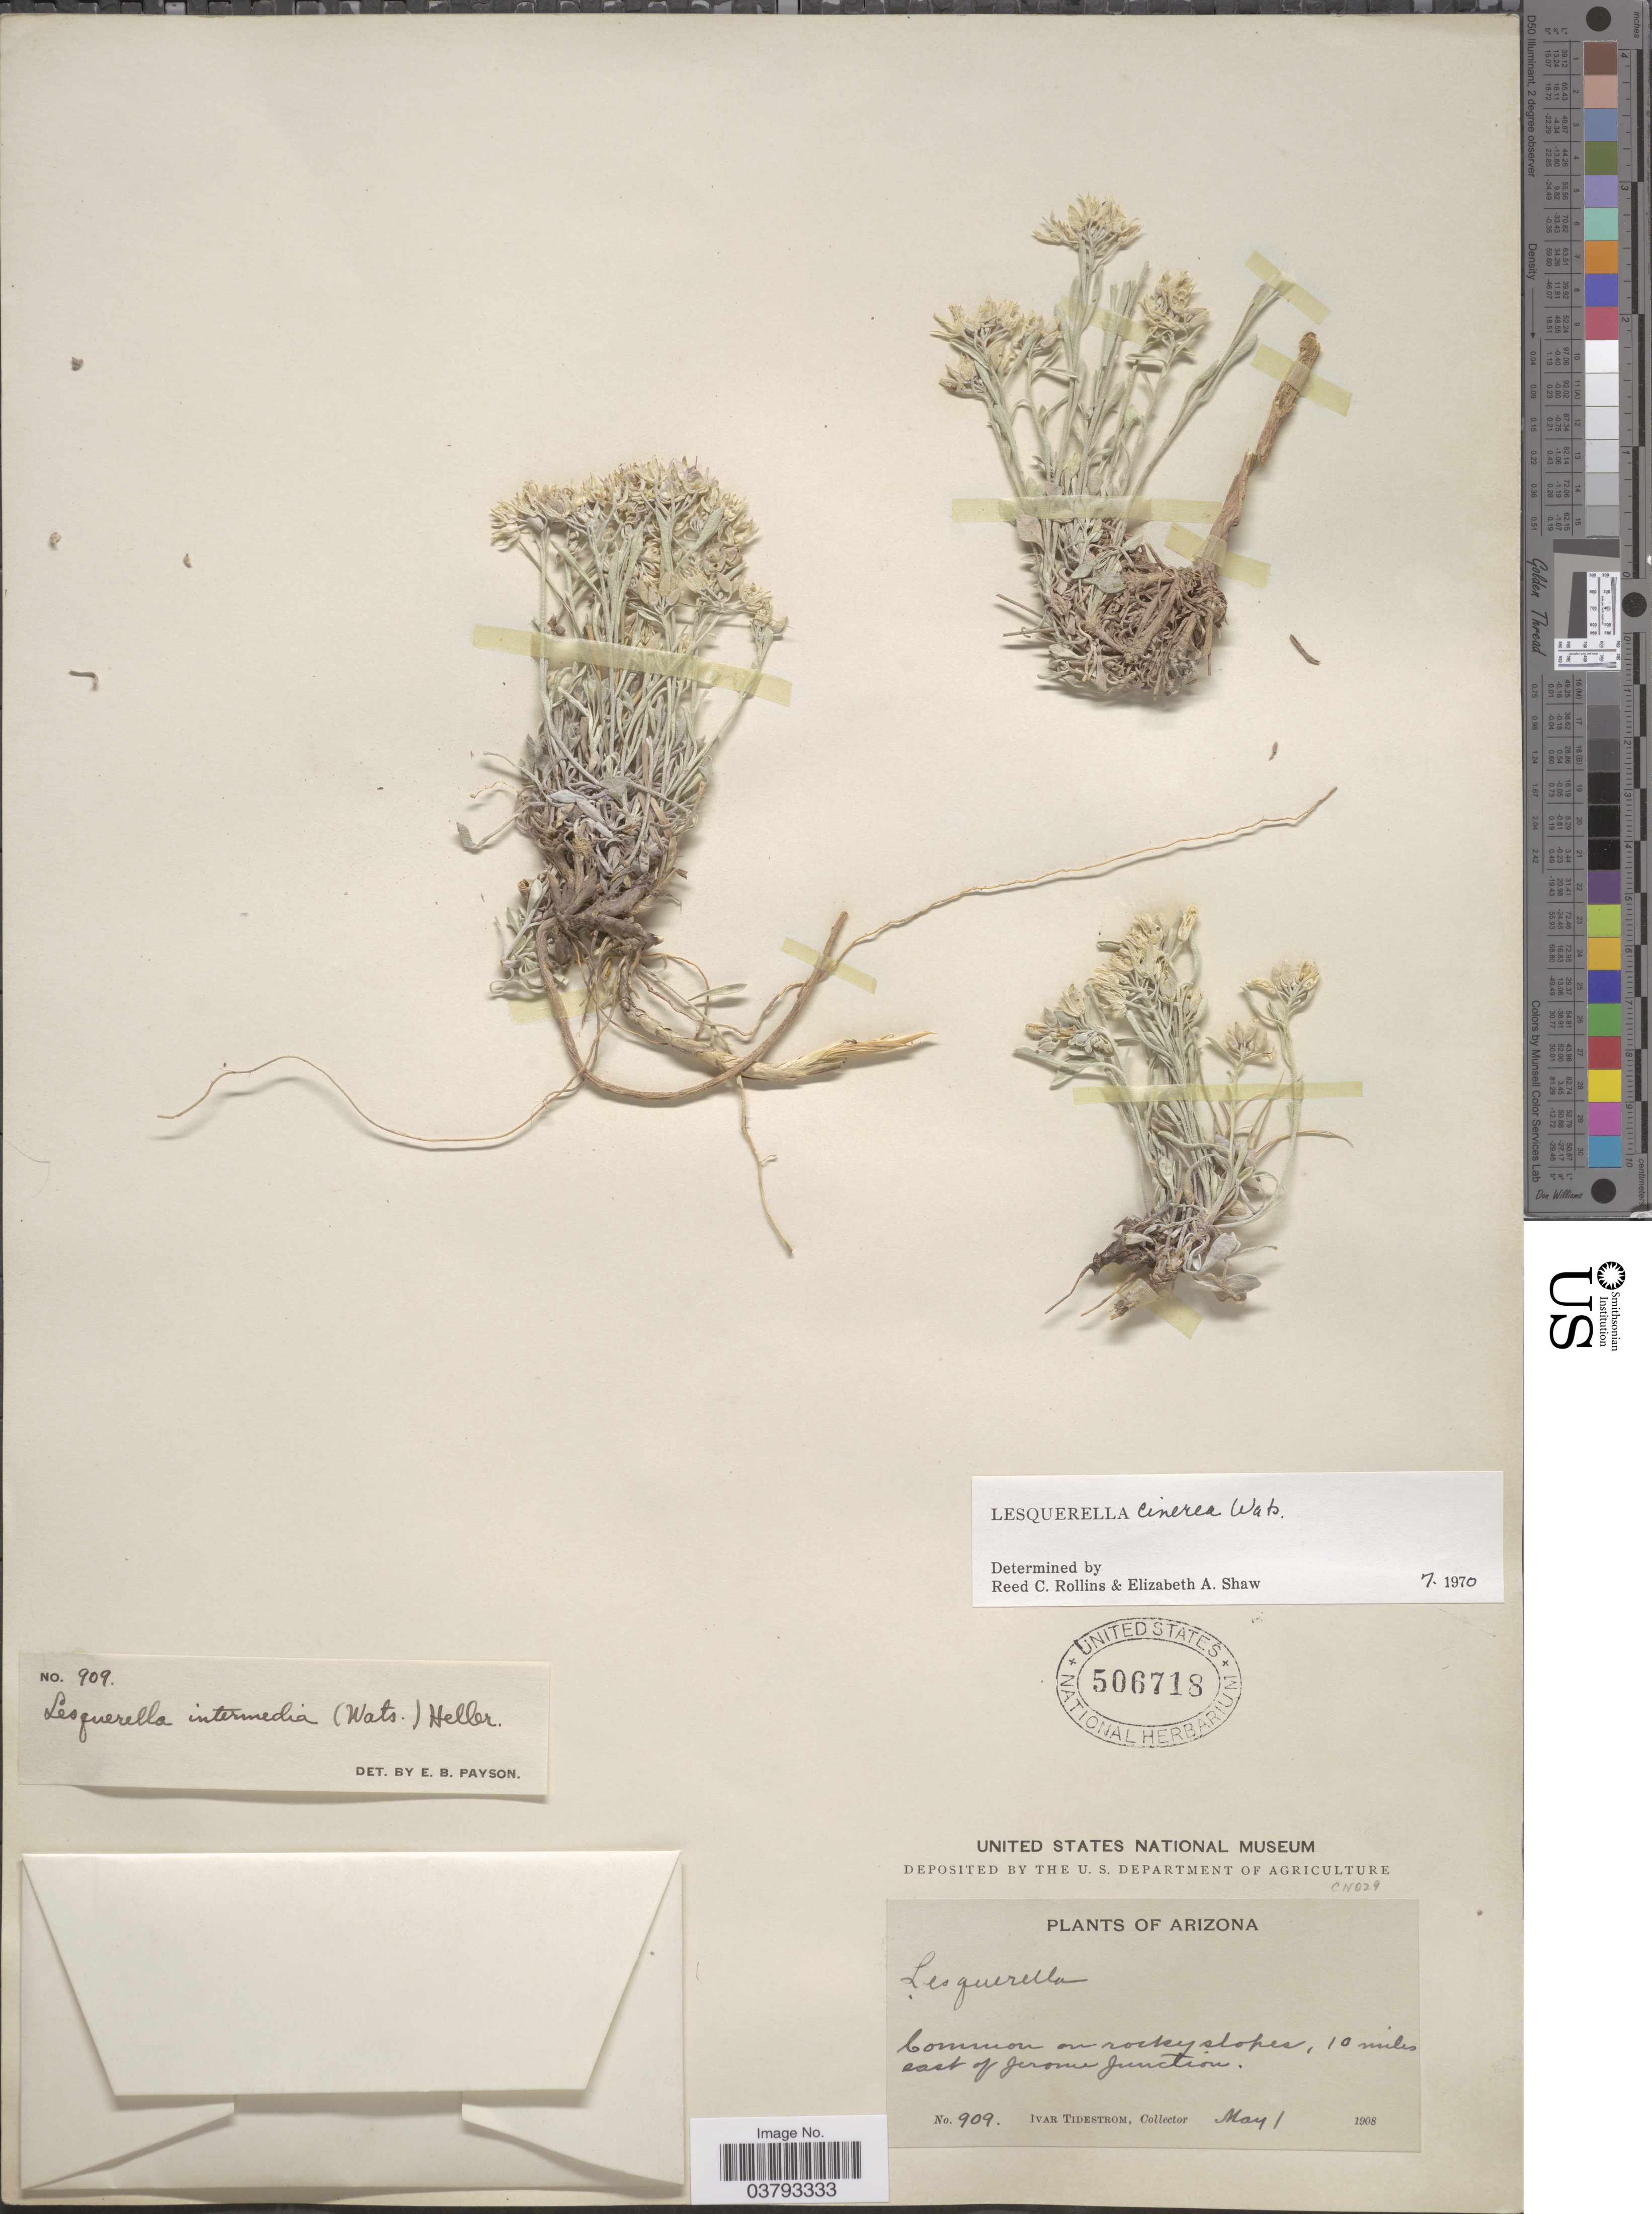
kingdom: Plantae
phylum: Tracheophyta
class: Magnoliopsida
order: Brassicales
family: Brassicaceae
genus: Lesquerella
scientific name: Lesquerella cinerea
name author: S. Watson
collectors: I. F. Tidestrom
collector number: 909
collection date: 1908-05-01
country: United States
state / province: Arizona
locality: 10 miles east of Jerome Junction.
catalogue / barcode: US 506718